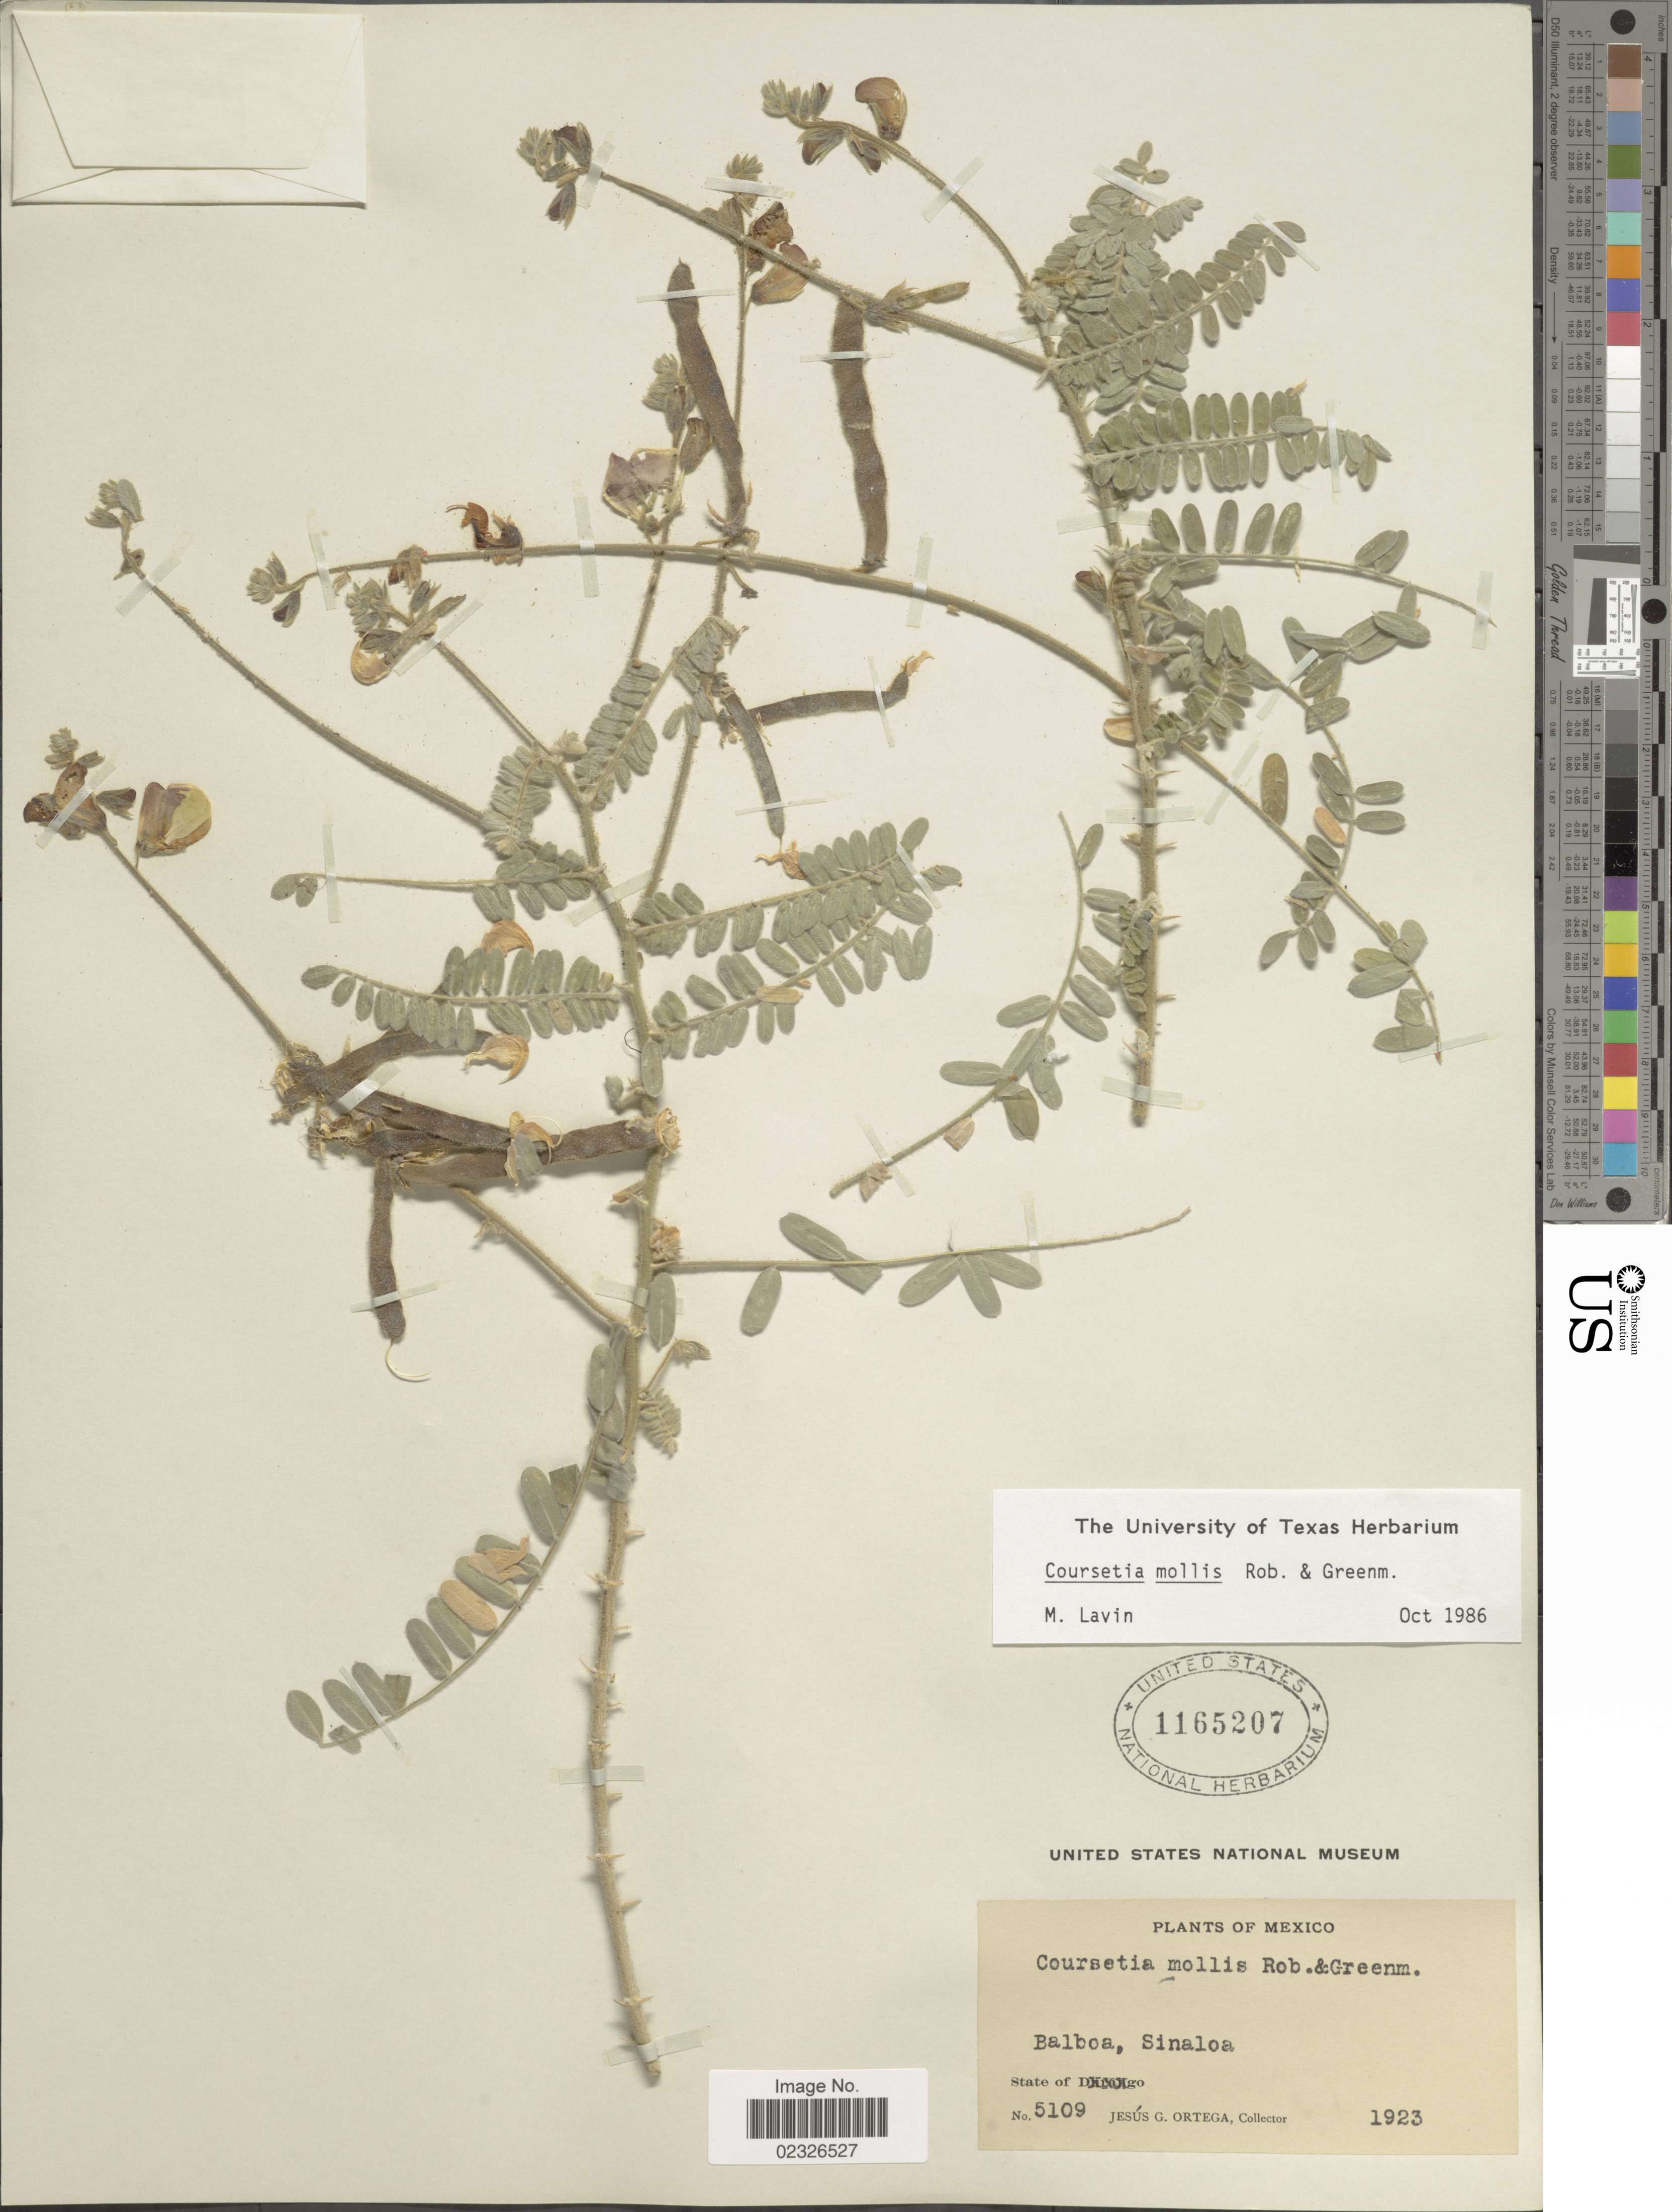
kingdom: Plantae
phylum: Tracheophyta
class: Magnoliopsida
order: Fabales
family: Fabaceae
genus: Coursetia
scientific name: Coursetia mollis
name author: B.L. Rob. & Greenm.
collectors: J. Ortega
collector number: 5109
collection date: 1923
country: Mexico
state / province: Sinaloa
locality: Balboa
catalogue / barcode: US 1165207